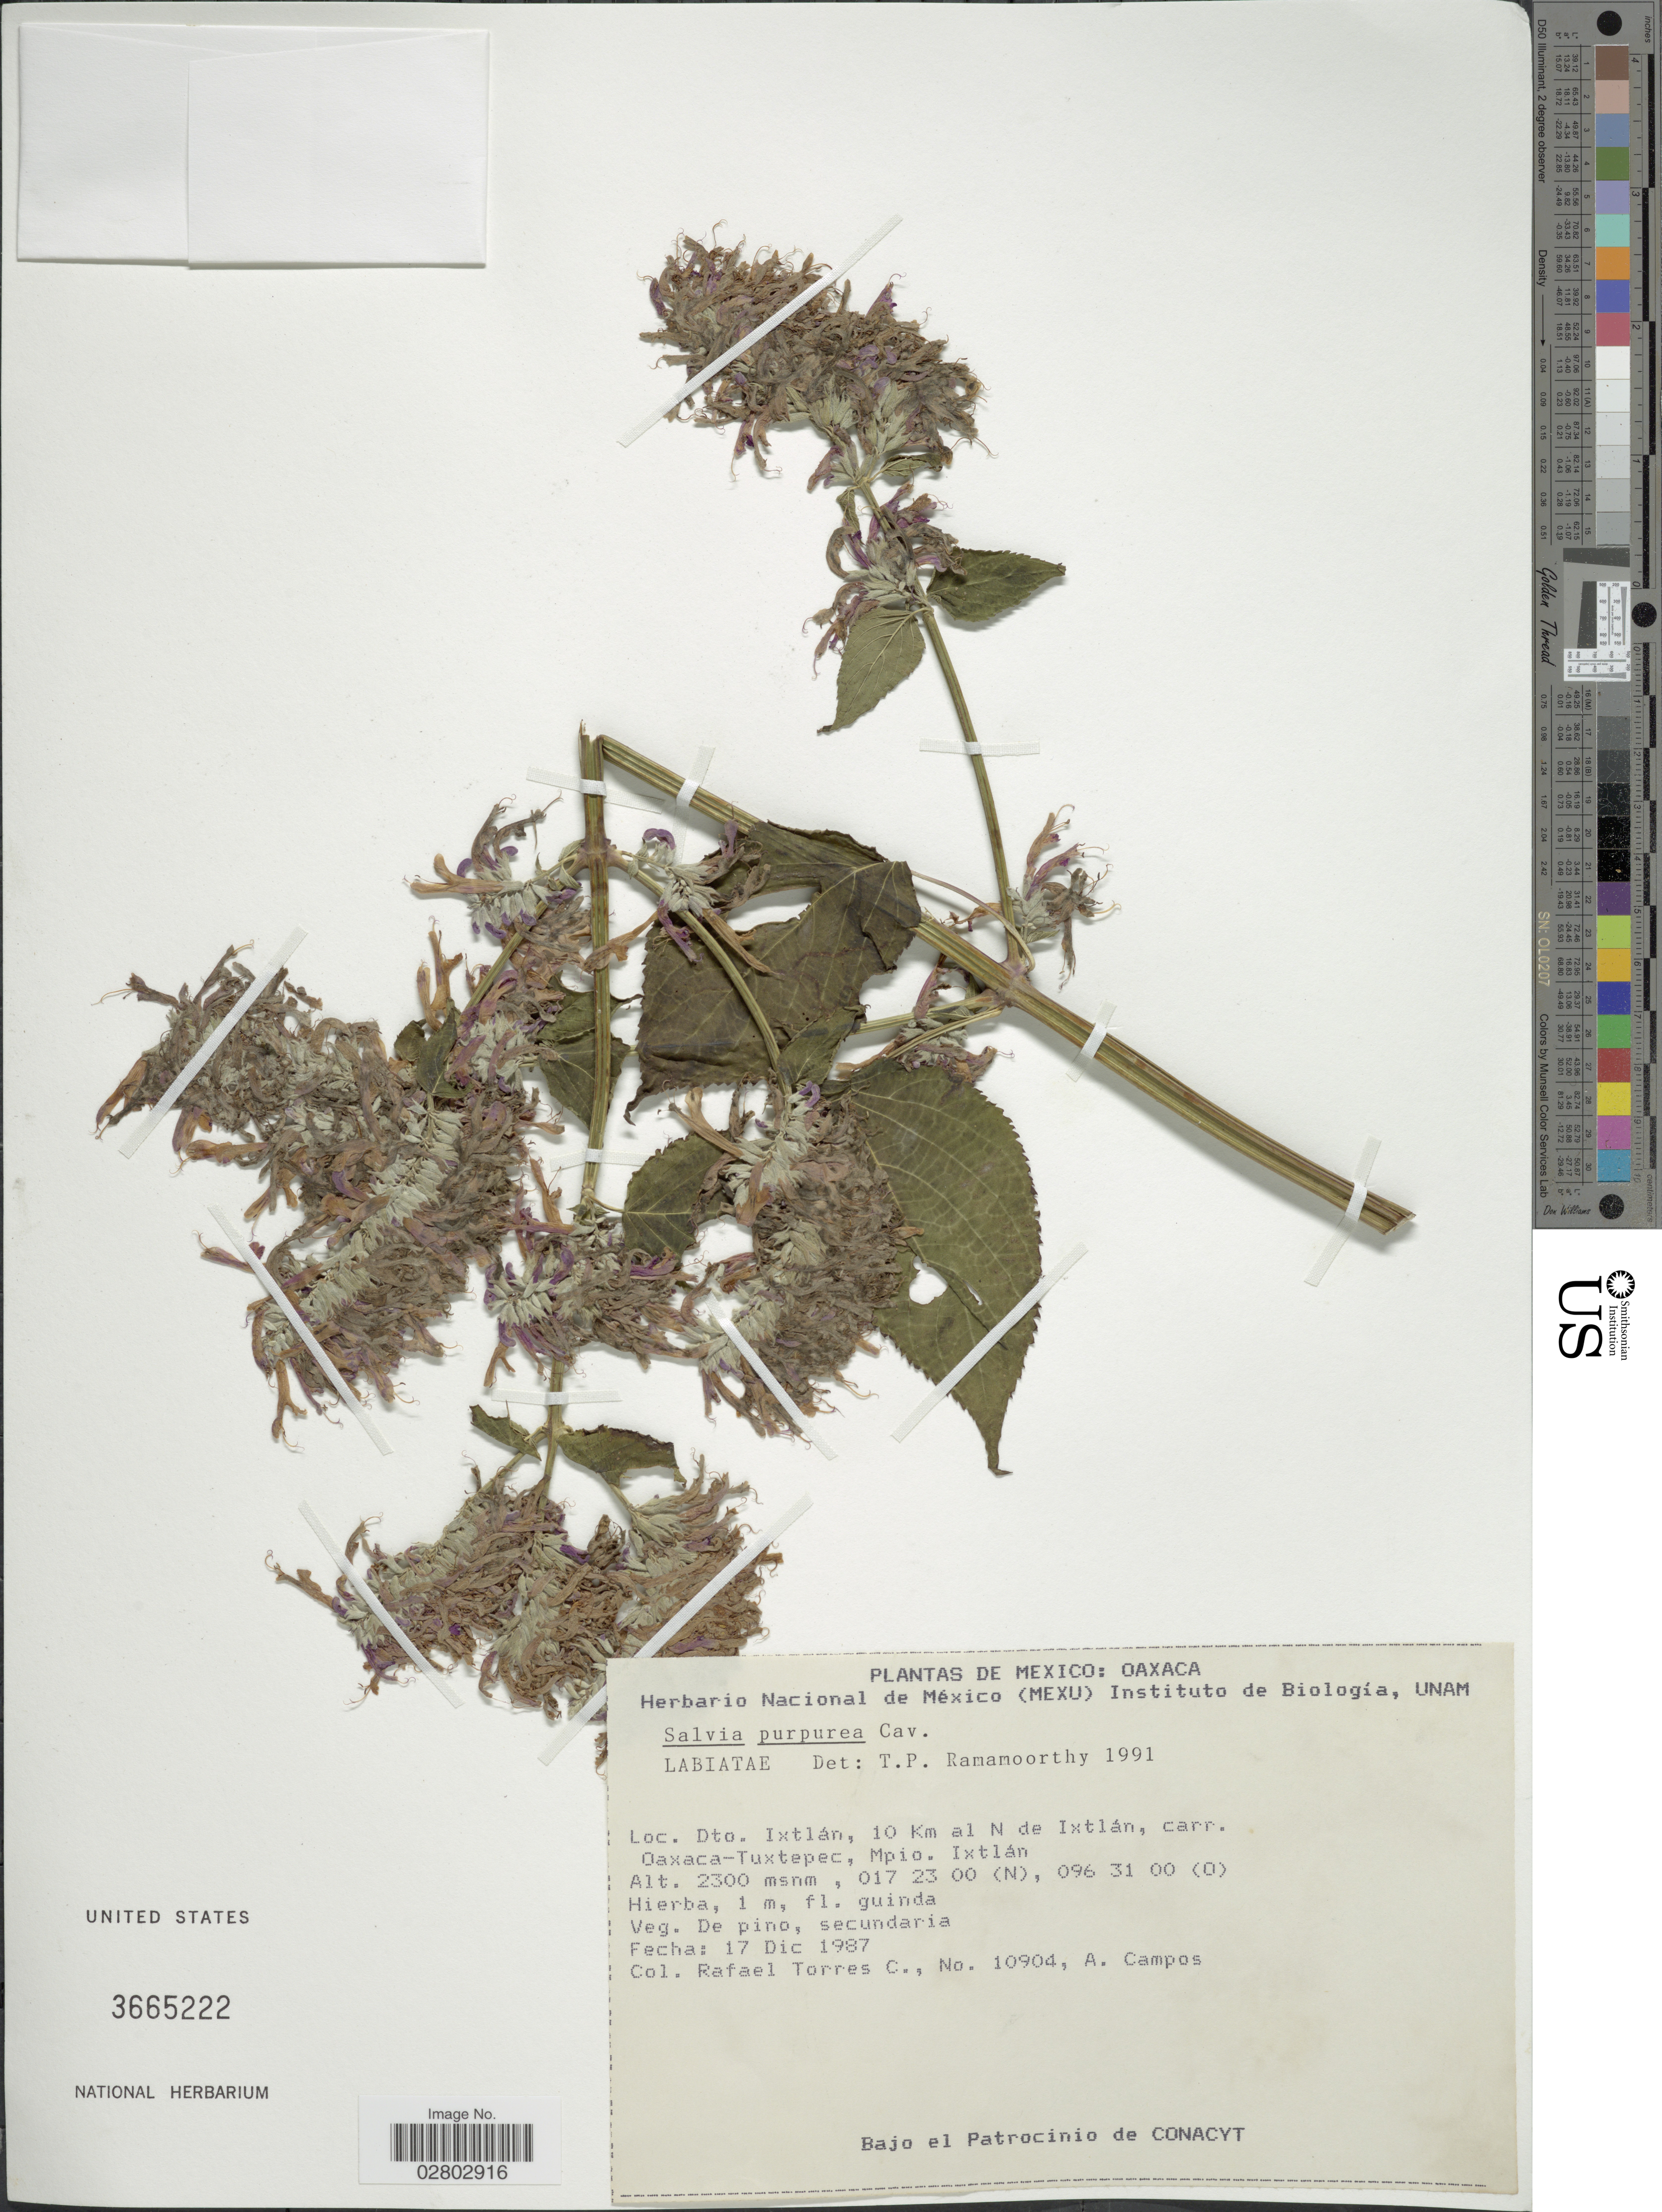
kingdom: Plantae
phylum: Tracheophyta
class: Magnoliopsida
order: Lamiales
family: Lamiaceae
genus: Salvia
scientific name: Salvia purpurea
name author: Cav.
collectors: R. Torres C. & A. R. Campos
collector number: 10904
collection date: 1987-12-17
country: Mexico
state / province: Oaxaca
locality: Dto. Ixtlán, 10 Km al N de Ixtlán, carr. Oaxaca-Tuxtepec, Mpio. Ixtlán.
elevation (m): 2300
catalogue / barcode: US 3665222